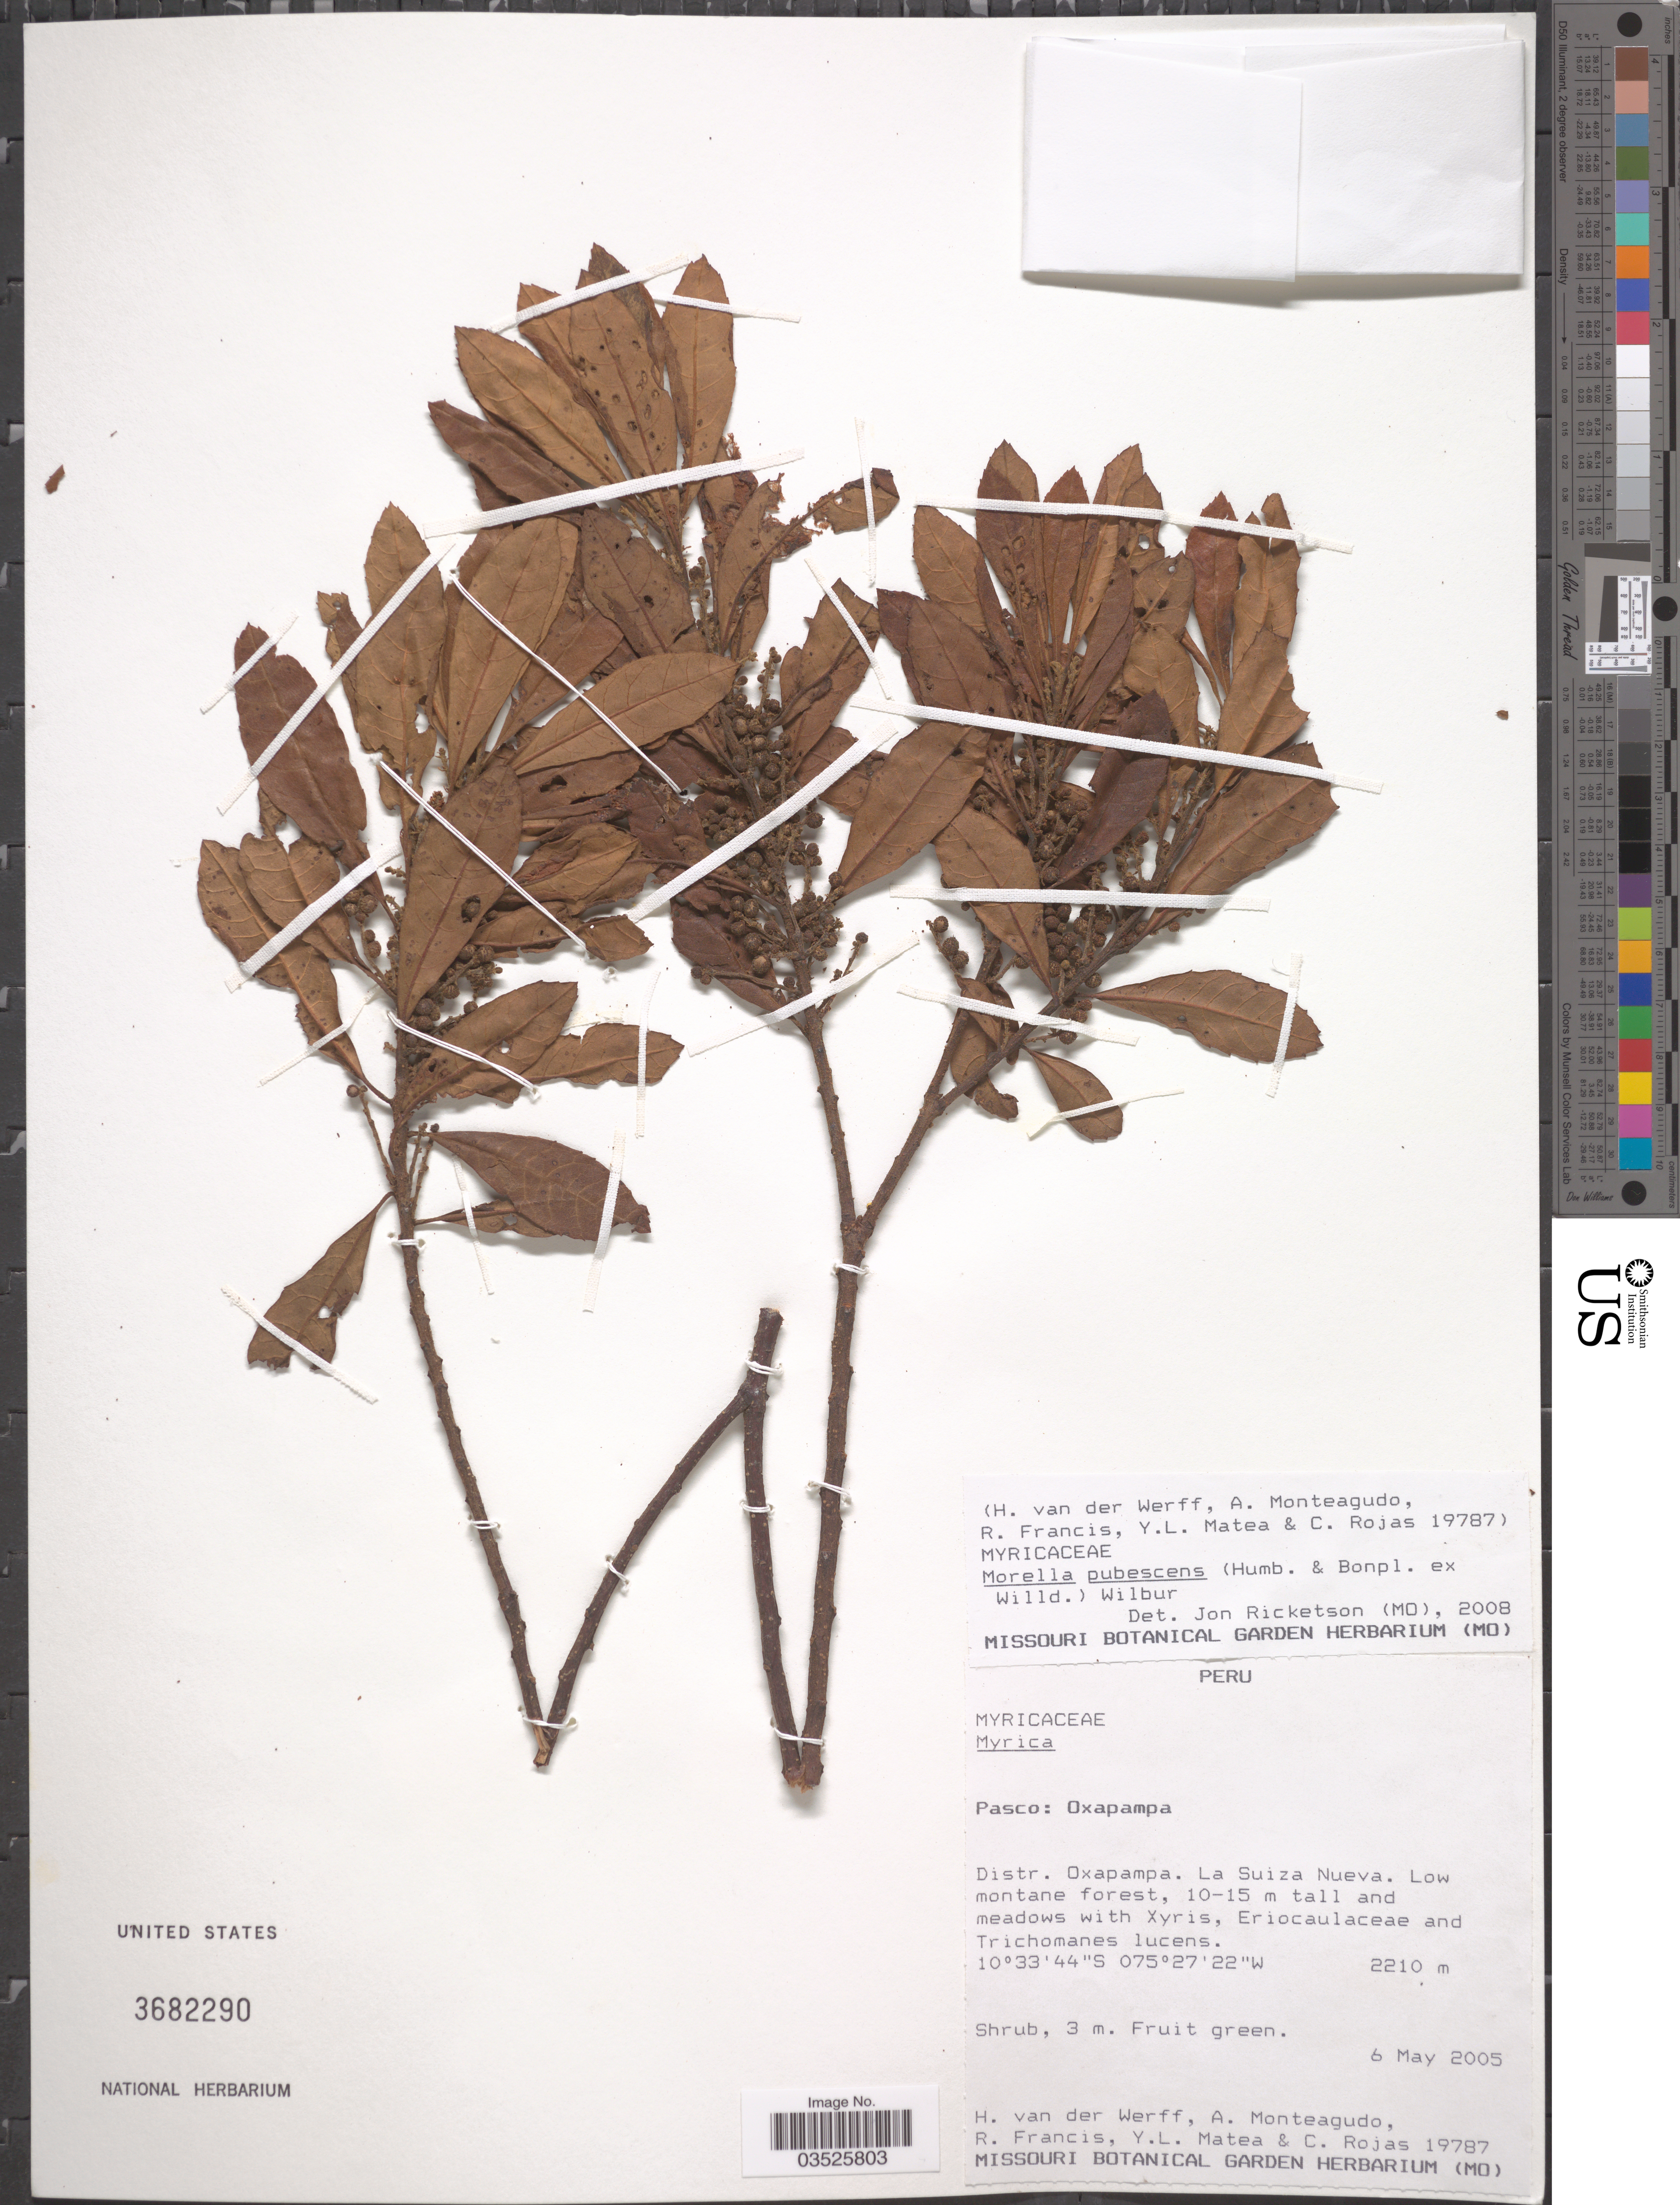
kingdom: Plantae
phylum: Tracheophyta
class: Magnoliopsida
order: Fagales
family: Myricaceae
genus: Morella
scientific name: Morella pubescens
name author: (Humb. & Bonpl. ex Willd.) Wilbur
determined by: Ricketson, Jon M., (MO), Missouri Botanical Garden (UNITED STATES)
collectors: H. van der Werff, A. Monteguado, R. Francis, Y. Matea & C. Rojas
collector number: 19787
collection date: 2005-05-06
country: Peru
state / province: Pasco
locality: Oxapampa. Distr. Oxapampa. La Suiza Nueva. Low montane forest.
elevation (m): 2210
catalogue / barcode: US 3682290